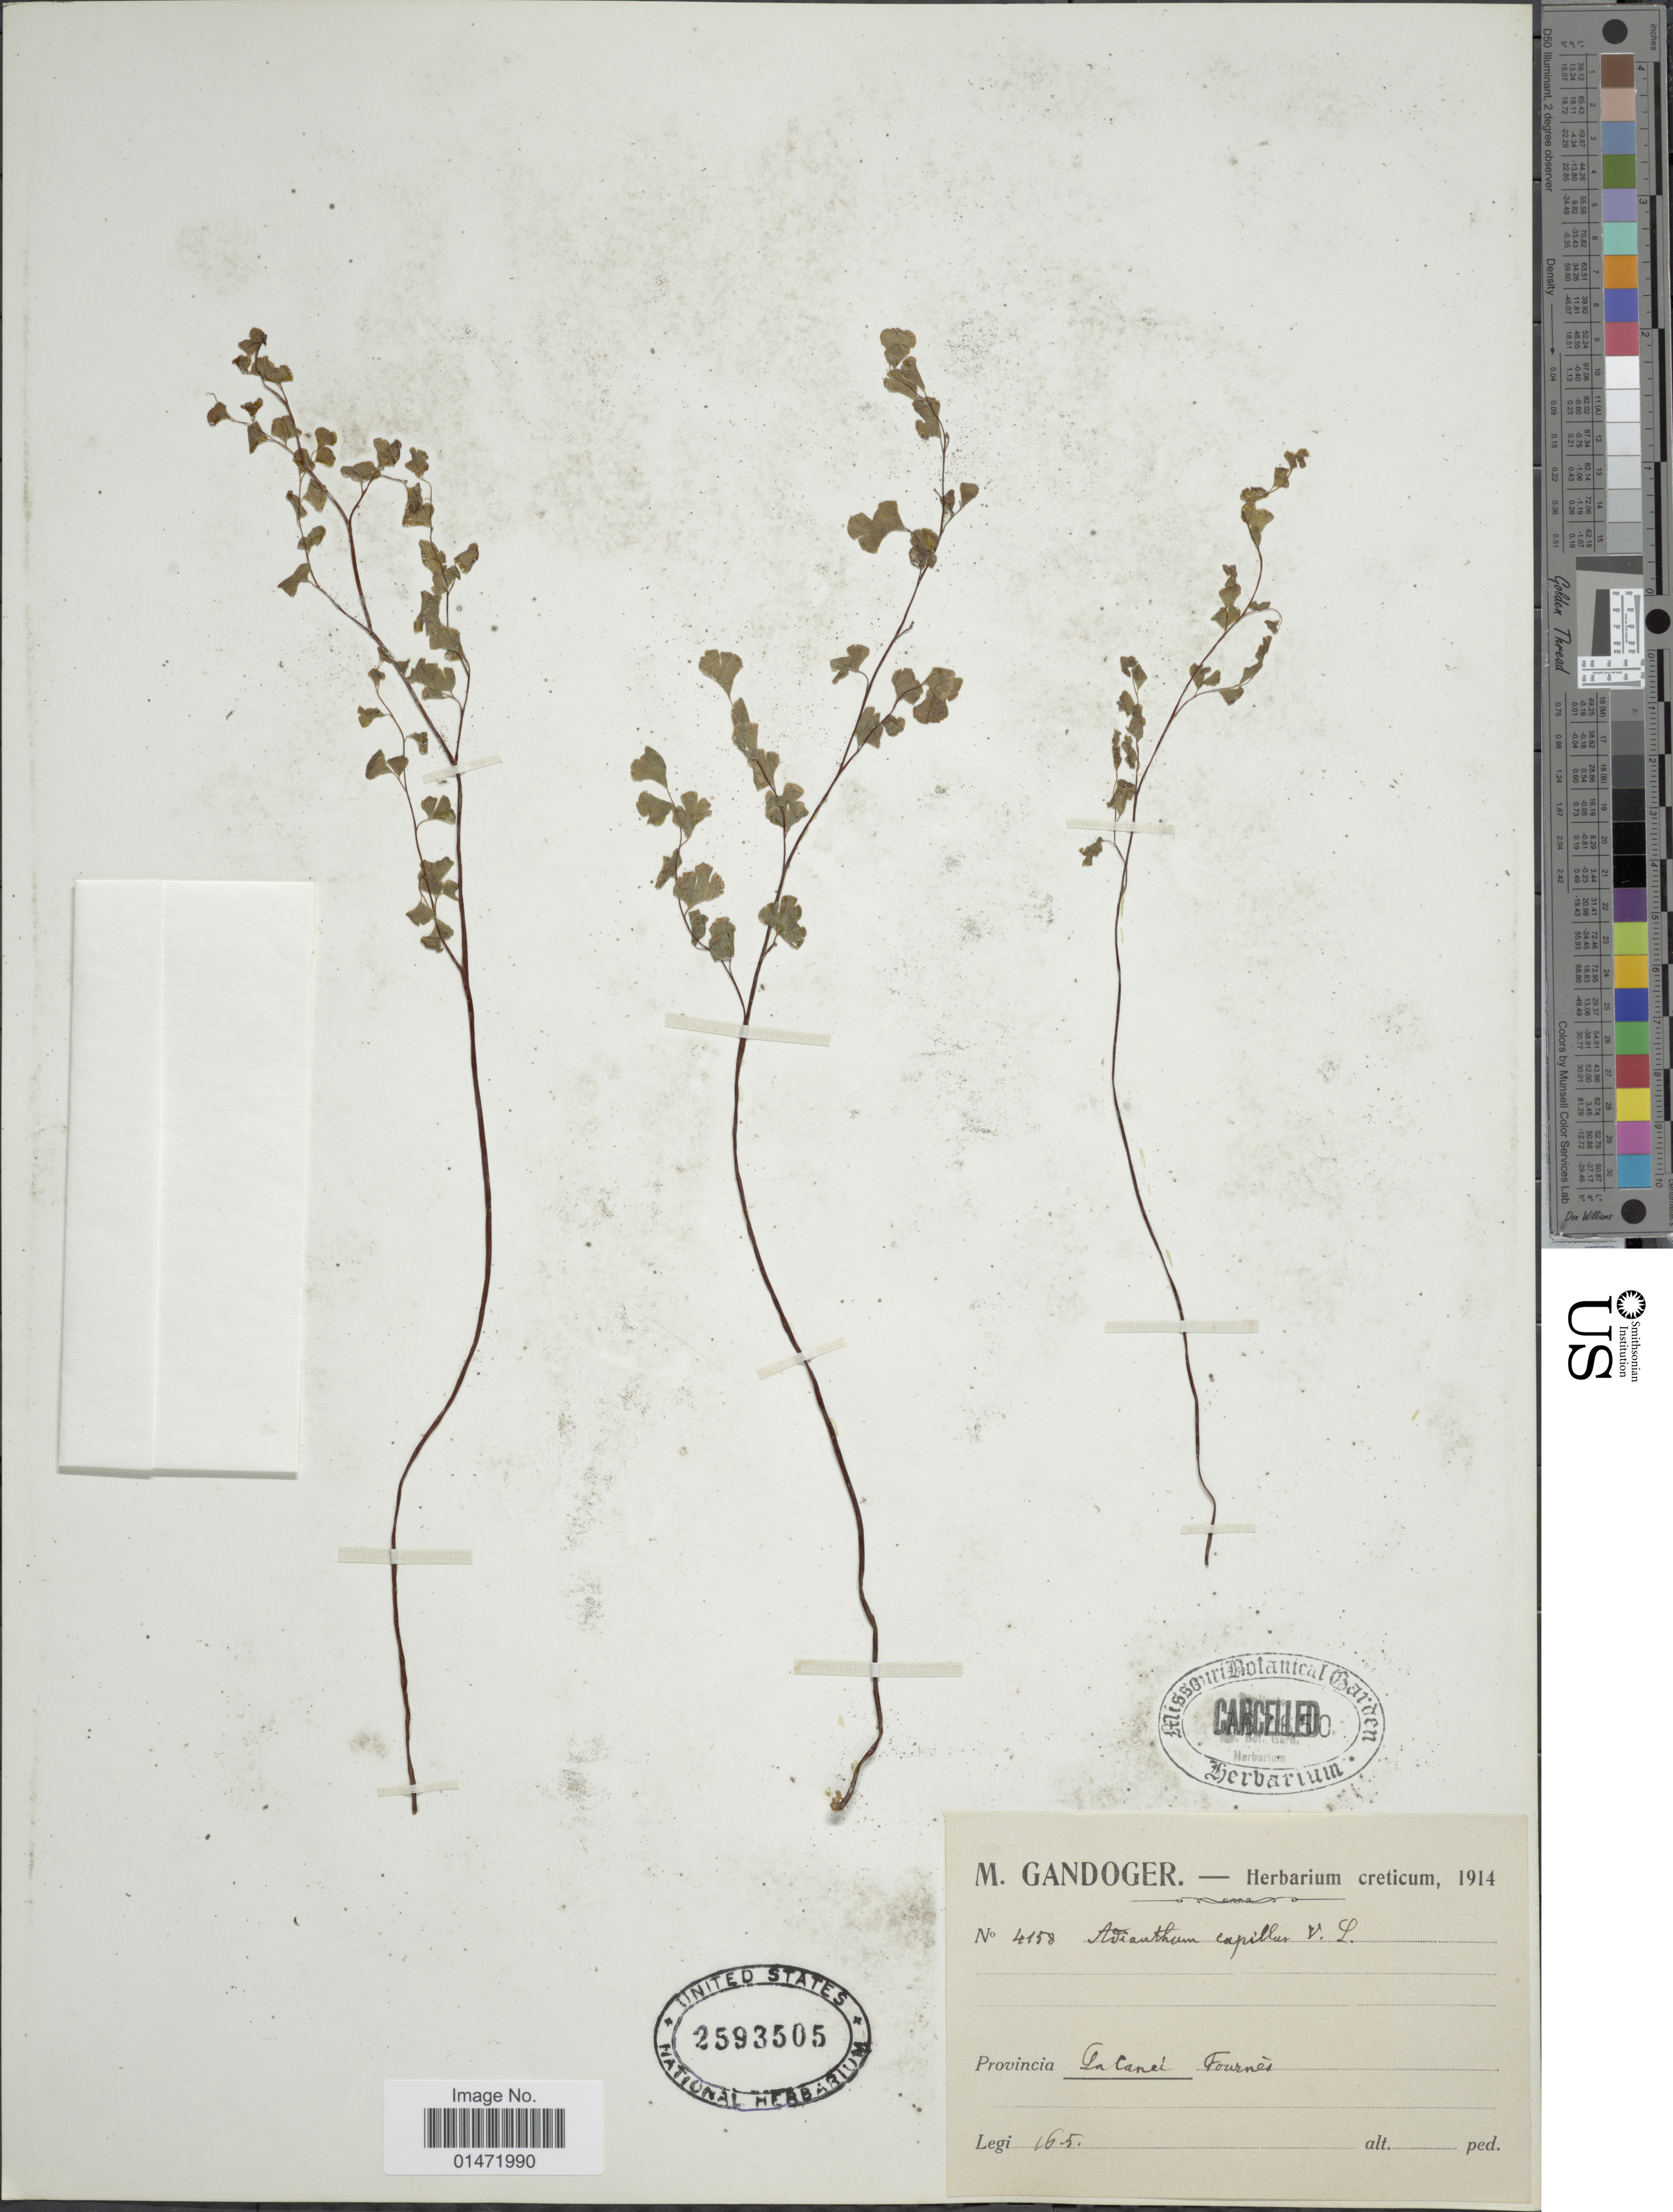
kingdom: Plantae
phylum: Tracheophyta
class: Polypodiopsida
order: Polypodiales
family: Pteridaceae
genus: Adiantum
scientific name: Adiantum capillus-veneris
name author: L.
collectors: M. Gandoger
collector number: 4158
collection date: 1914-05-16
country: France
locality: In Canel Fournès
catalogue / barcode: US 2593505